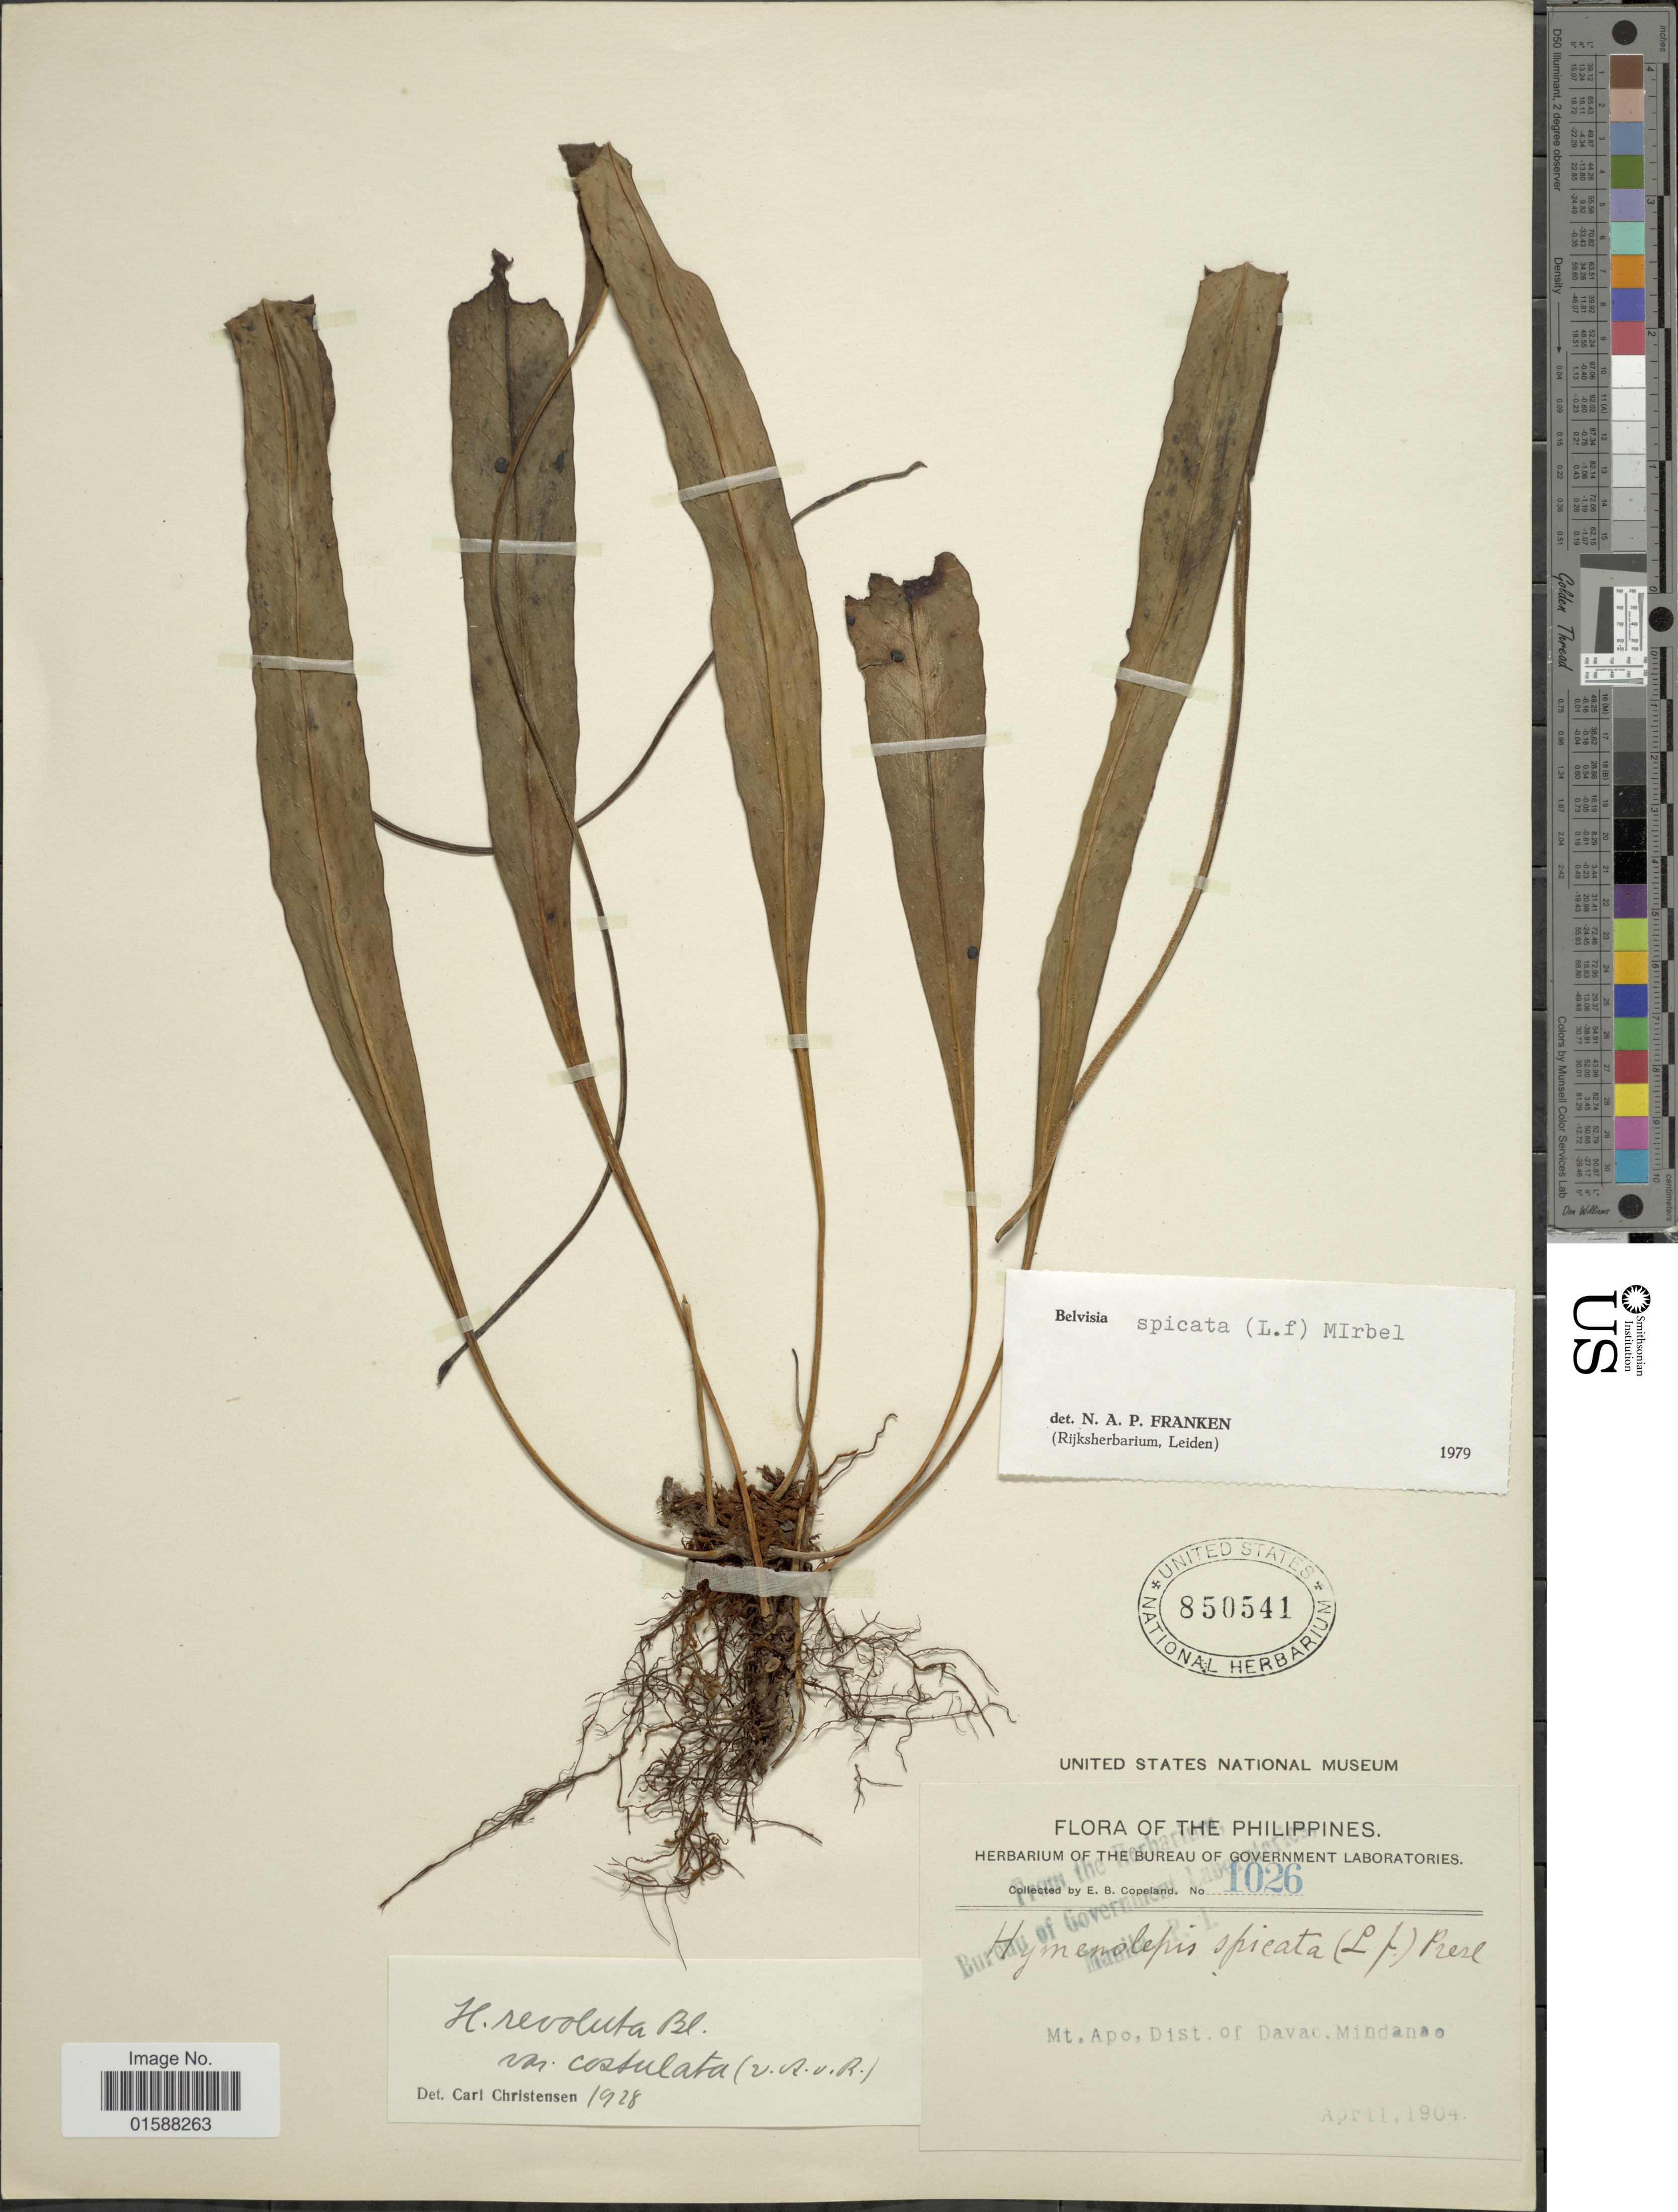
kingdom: Plantae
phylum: Tracheophyta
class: Polypodiopsida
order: Polypodiales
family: Polypodiaceae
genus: Lepisorus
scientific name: Lepisorus spicatus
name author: (L. f.) Li S. Wang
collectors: E. B. Copeland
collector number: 1026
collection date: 1904-04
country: Philippines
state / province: Davao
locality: Mt. Apo, Dist. of Davao, Mindanao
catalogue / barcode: US 850541